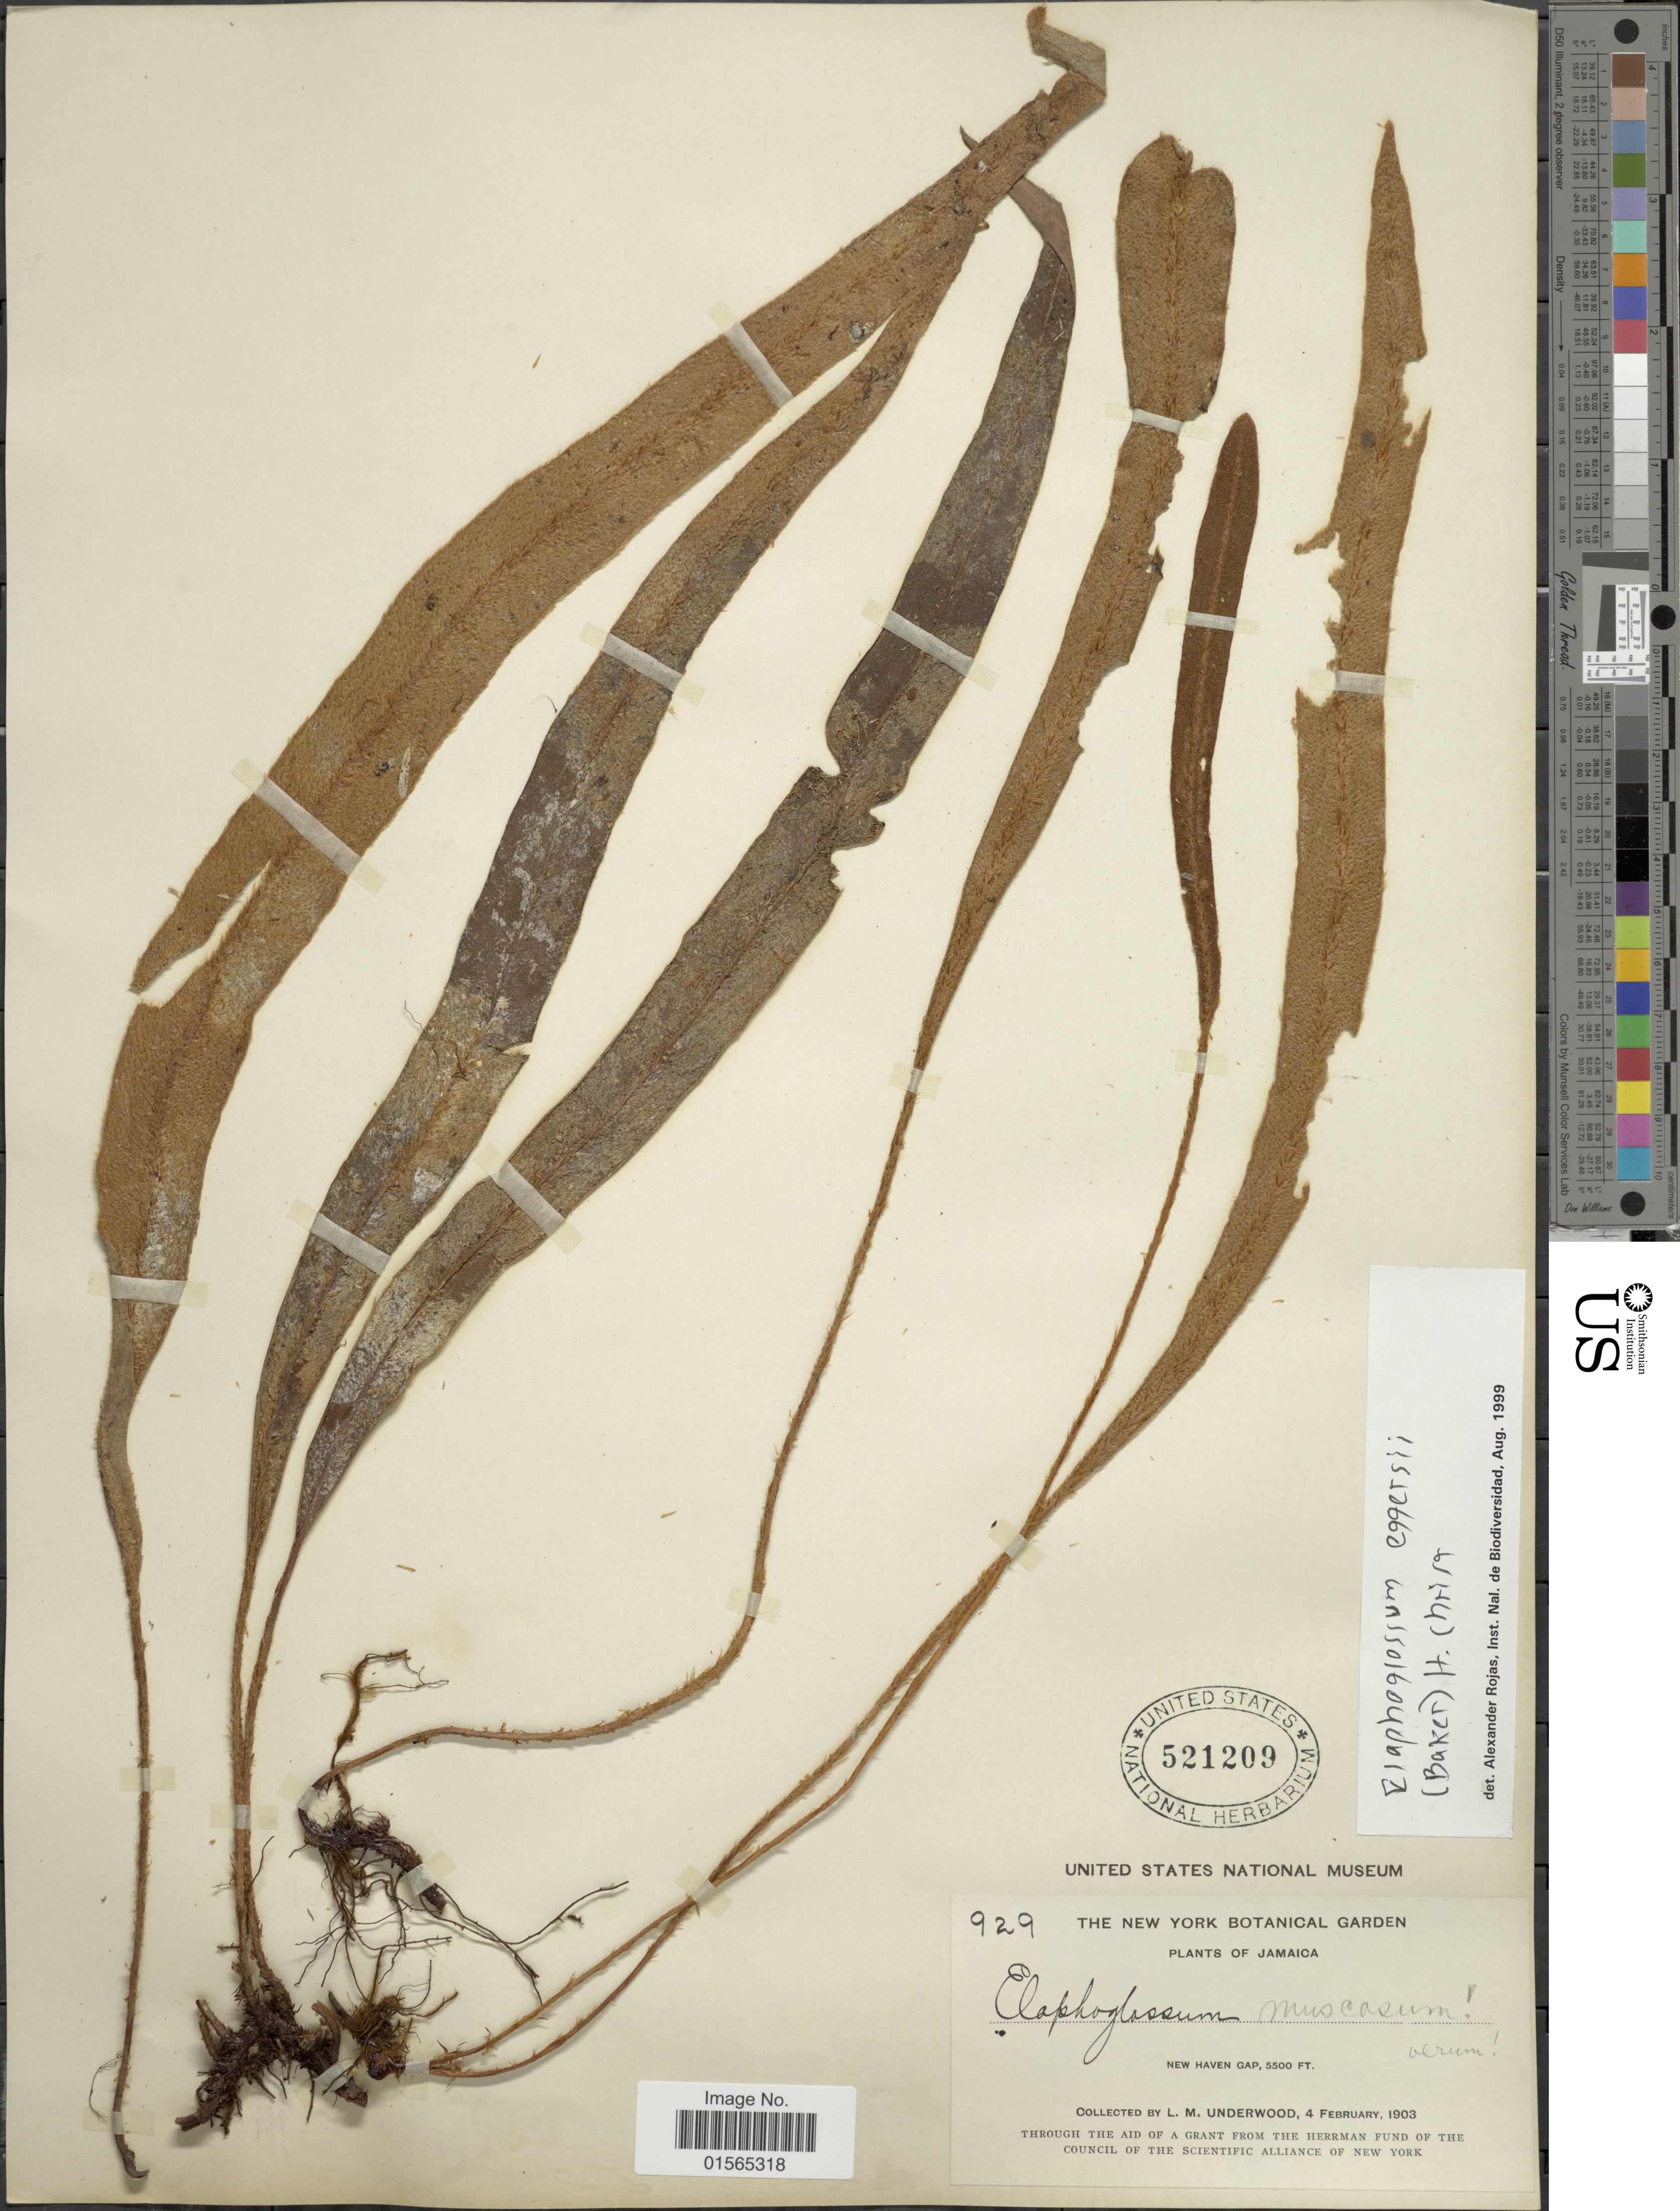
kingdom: Plantae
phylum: Tracheophyta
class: Polypodiopsida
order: Polypodiales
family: Dryopteridaceae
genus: Elaphoglossum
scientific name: Elaphoglossum eggersii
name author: (Baker) Christ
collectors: L. M. Underwood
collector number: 929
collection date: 1903-02-04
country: Jamaica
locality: New Haven Gap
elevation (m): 1676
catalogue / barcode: US 521209